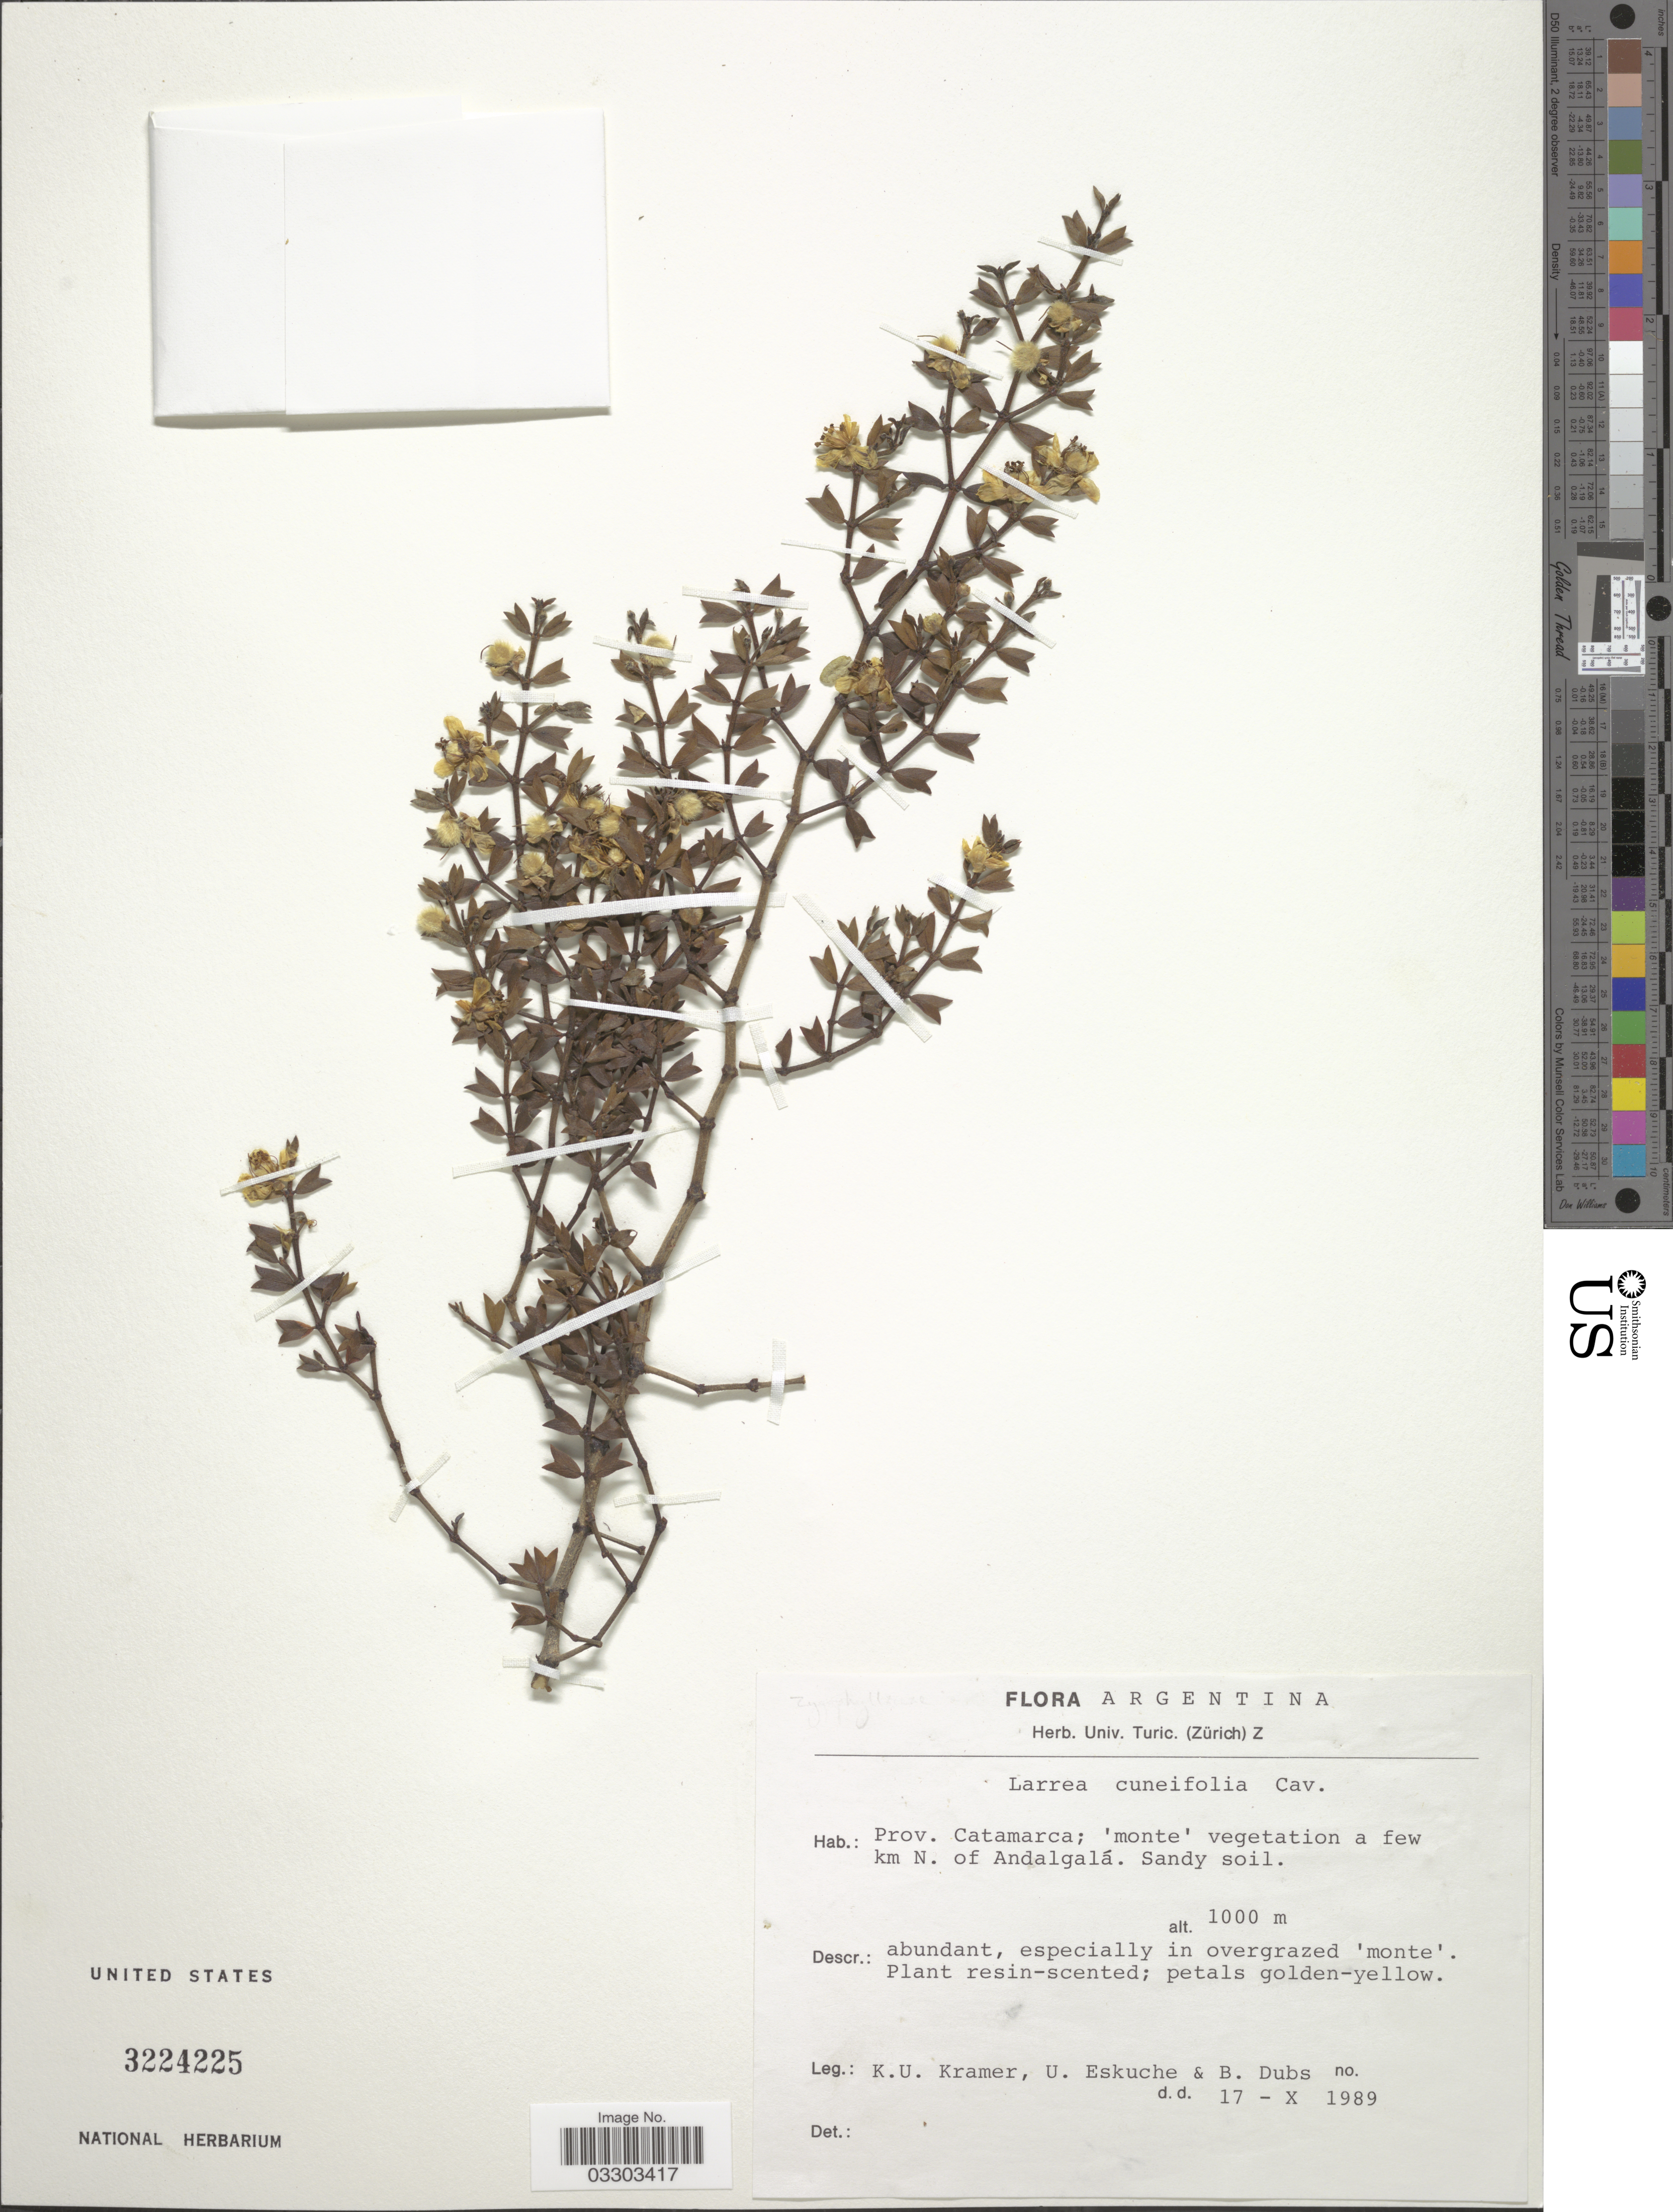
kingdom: Plantae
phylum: Tracheophyta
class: Magnoliopsida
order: Zygophyllales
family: Zygophyllaceae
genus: Larrea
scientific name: Larrea cuneifolia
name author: Cav.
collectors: K. U. Kramer, U. Eskuche & B. Dubs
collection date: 1989-10-17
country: Argentina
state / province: Catamarca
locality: A few km N. of Andalgalá.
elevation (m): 1000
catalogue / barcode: US 3224225